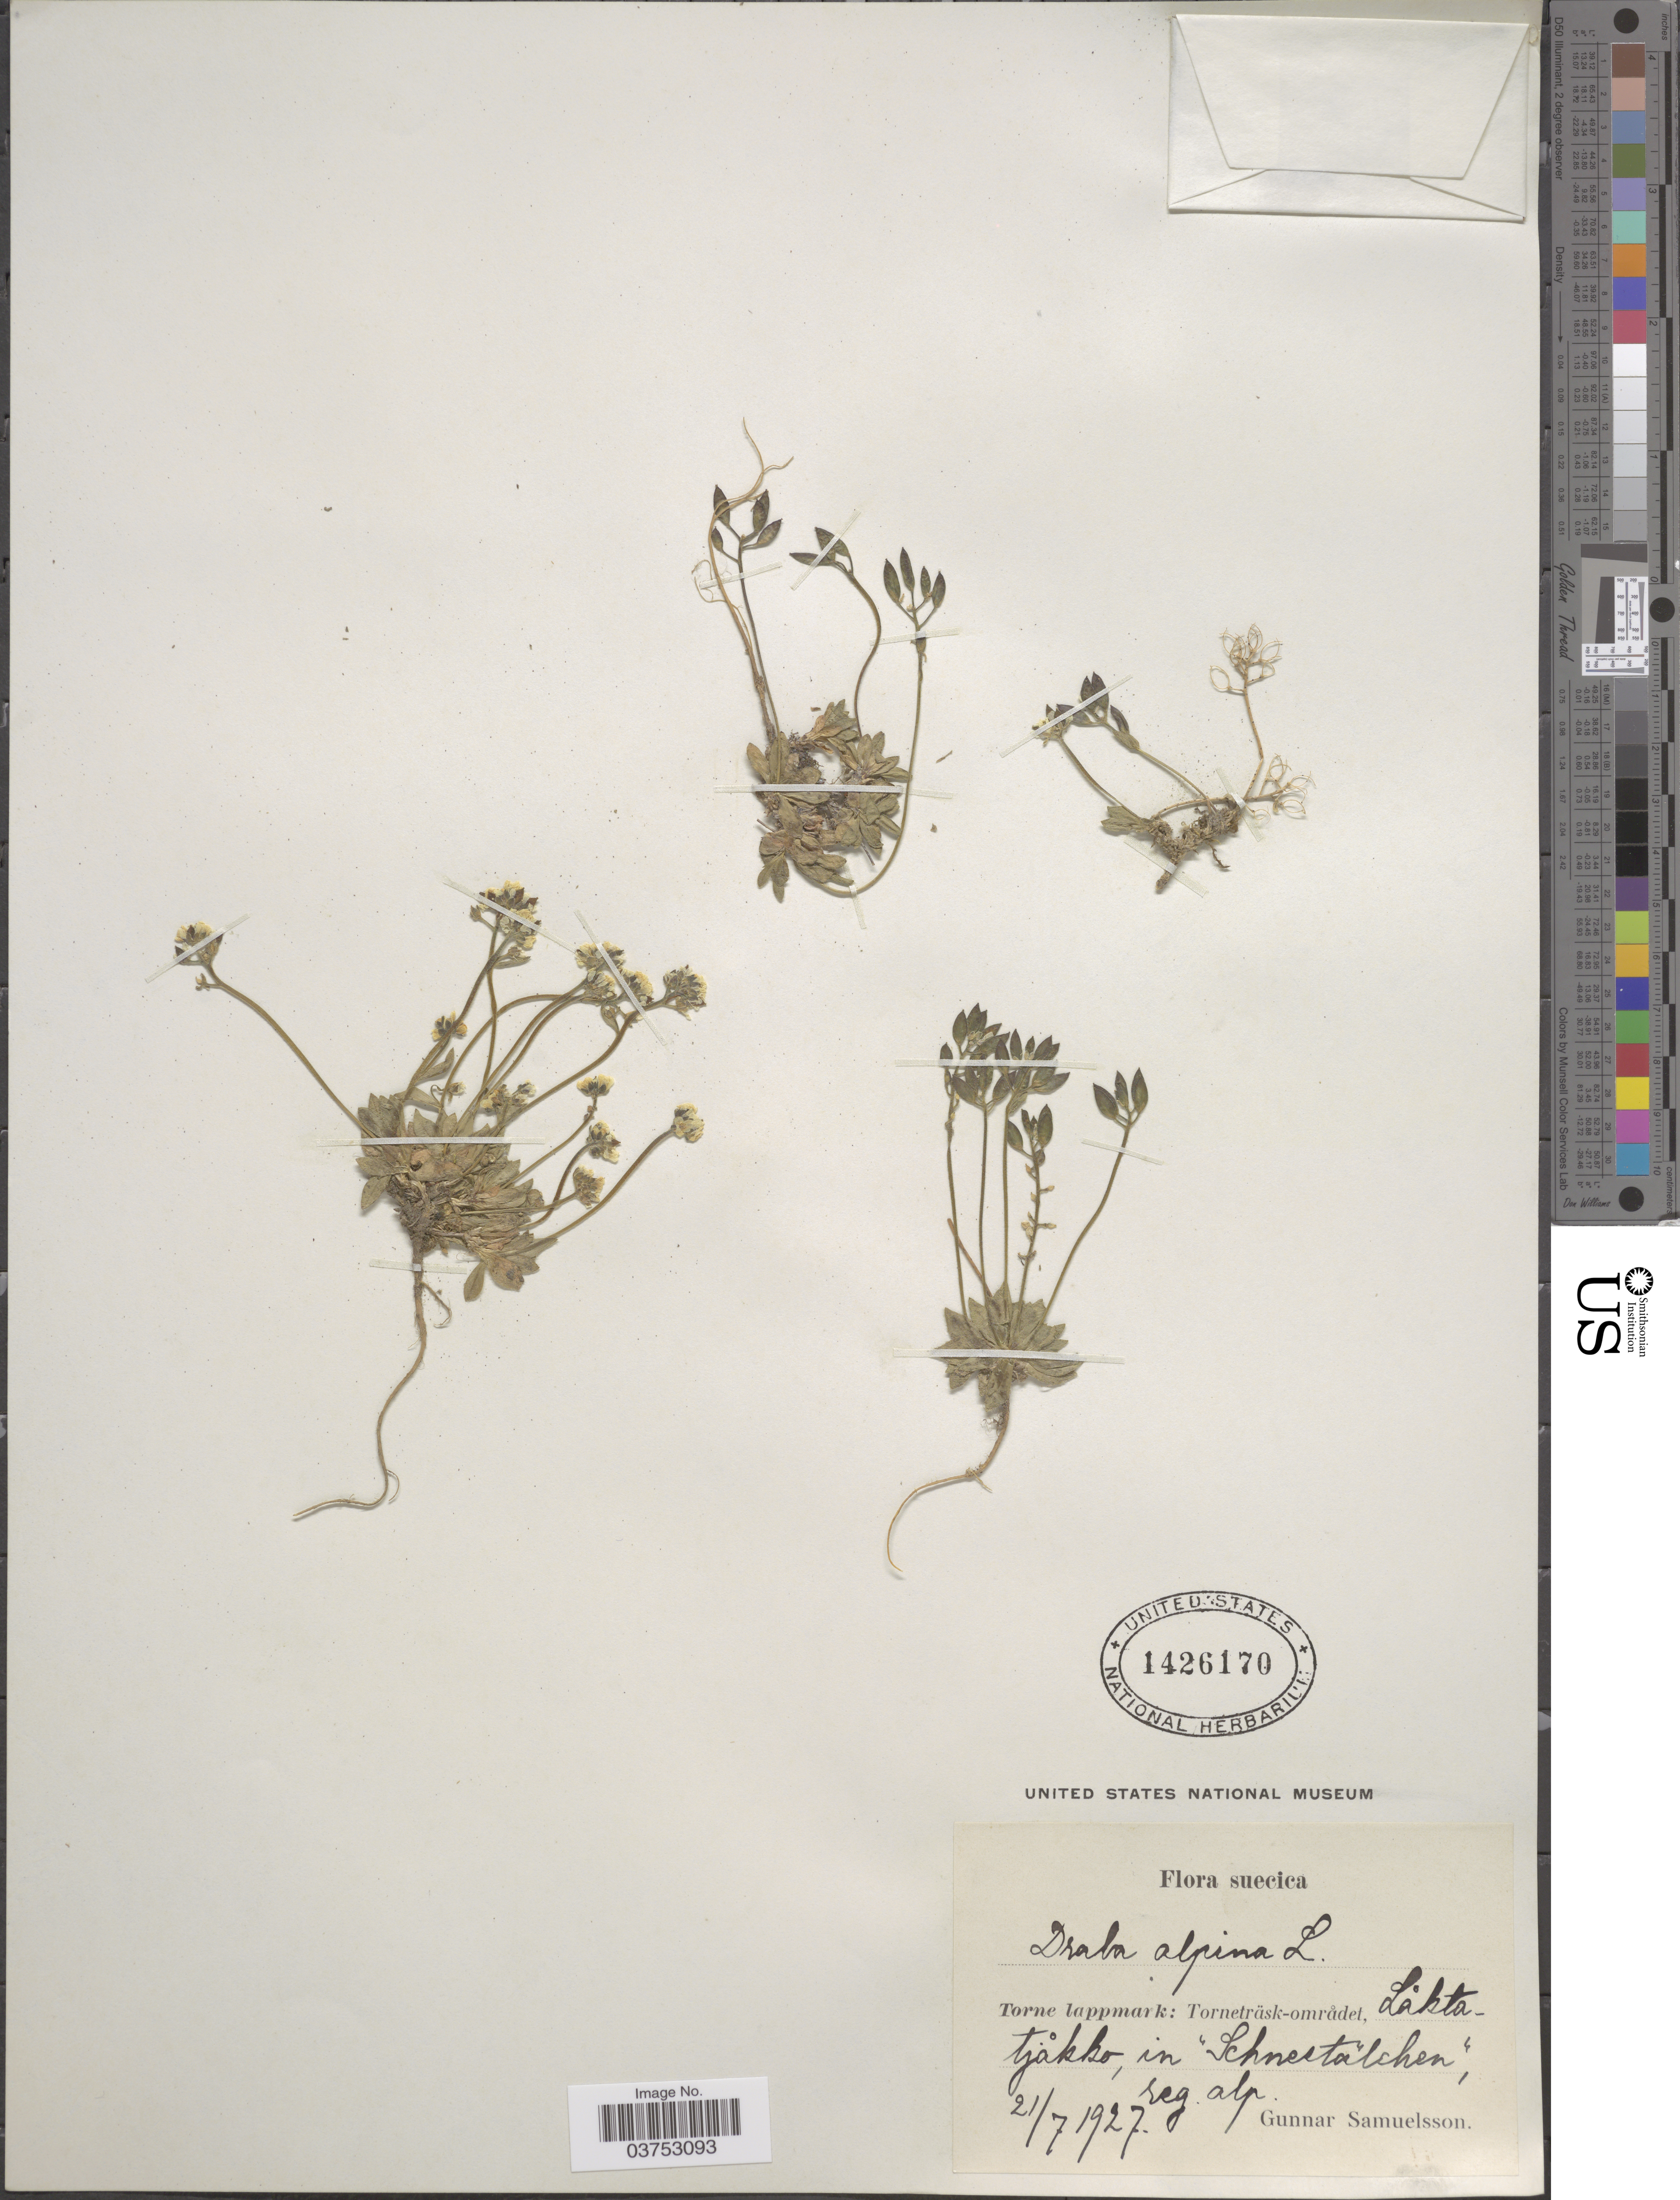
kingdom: Plantae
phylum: Tracheophyta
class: Magnoliopsida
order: Brassicales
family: Brassicaceae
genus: Draba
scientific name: Draba alpina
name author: L.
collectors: G. Samuelsson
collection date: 1927-07-21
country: Sweden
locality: Suecica. Torne lappmark: Torneträsk-området, Låktatjåkko, in "Schneetälchen", reg. alp.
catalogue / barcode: US 1426170